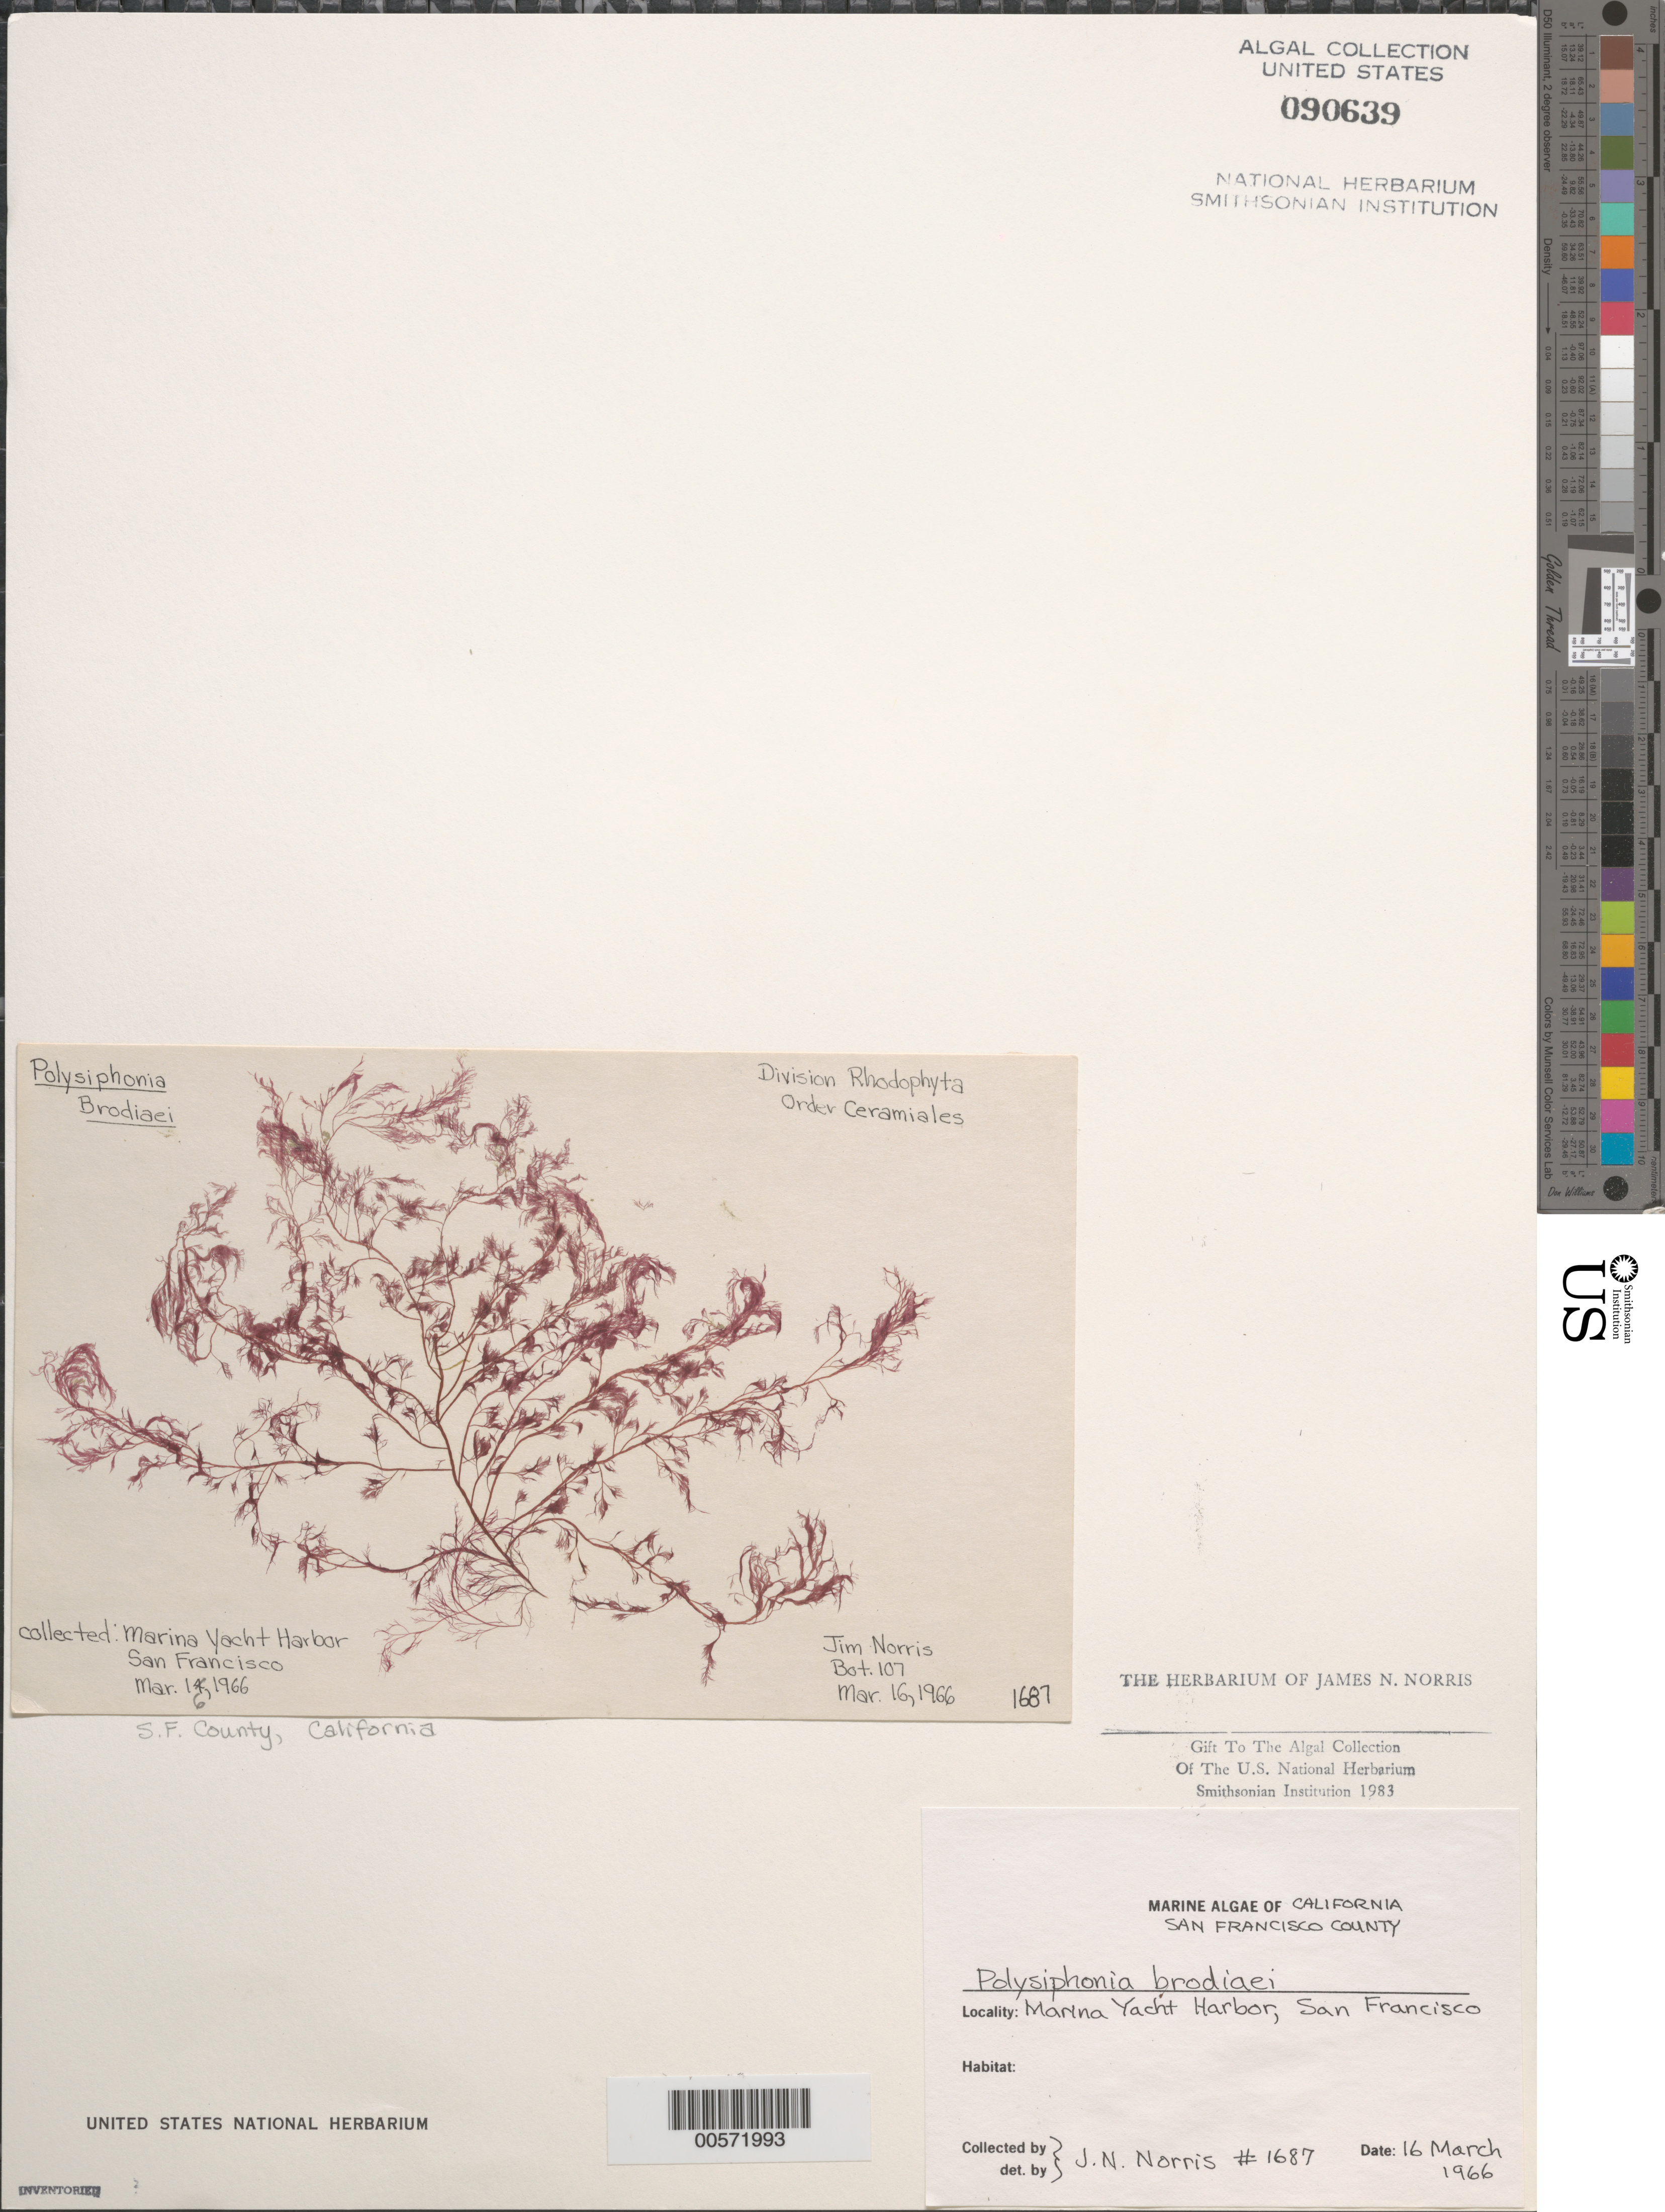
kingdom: Plantae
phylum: Rhodophyta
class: Florideophyceae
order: Ceramiales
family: Rhodomelaceae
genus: Polysiphonia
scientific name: Polysiphonia subulata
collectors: J. N. Norris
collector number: JN-1687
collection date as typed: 16 Mar 1966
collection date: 1966-03-16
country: United States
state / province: California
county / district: San Francisco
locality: San Francisco, Marina Yacht Harbor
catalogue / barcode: US 90639